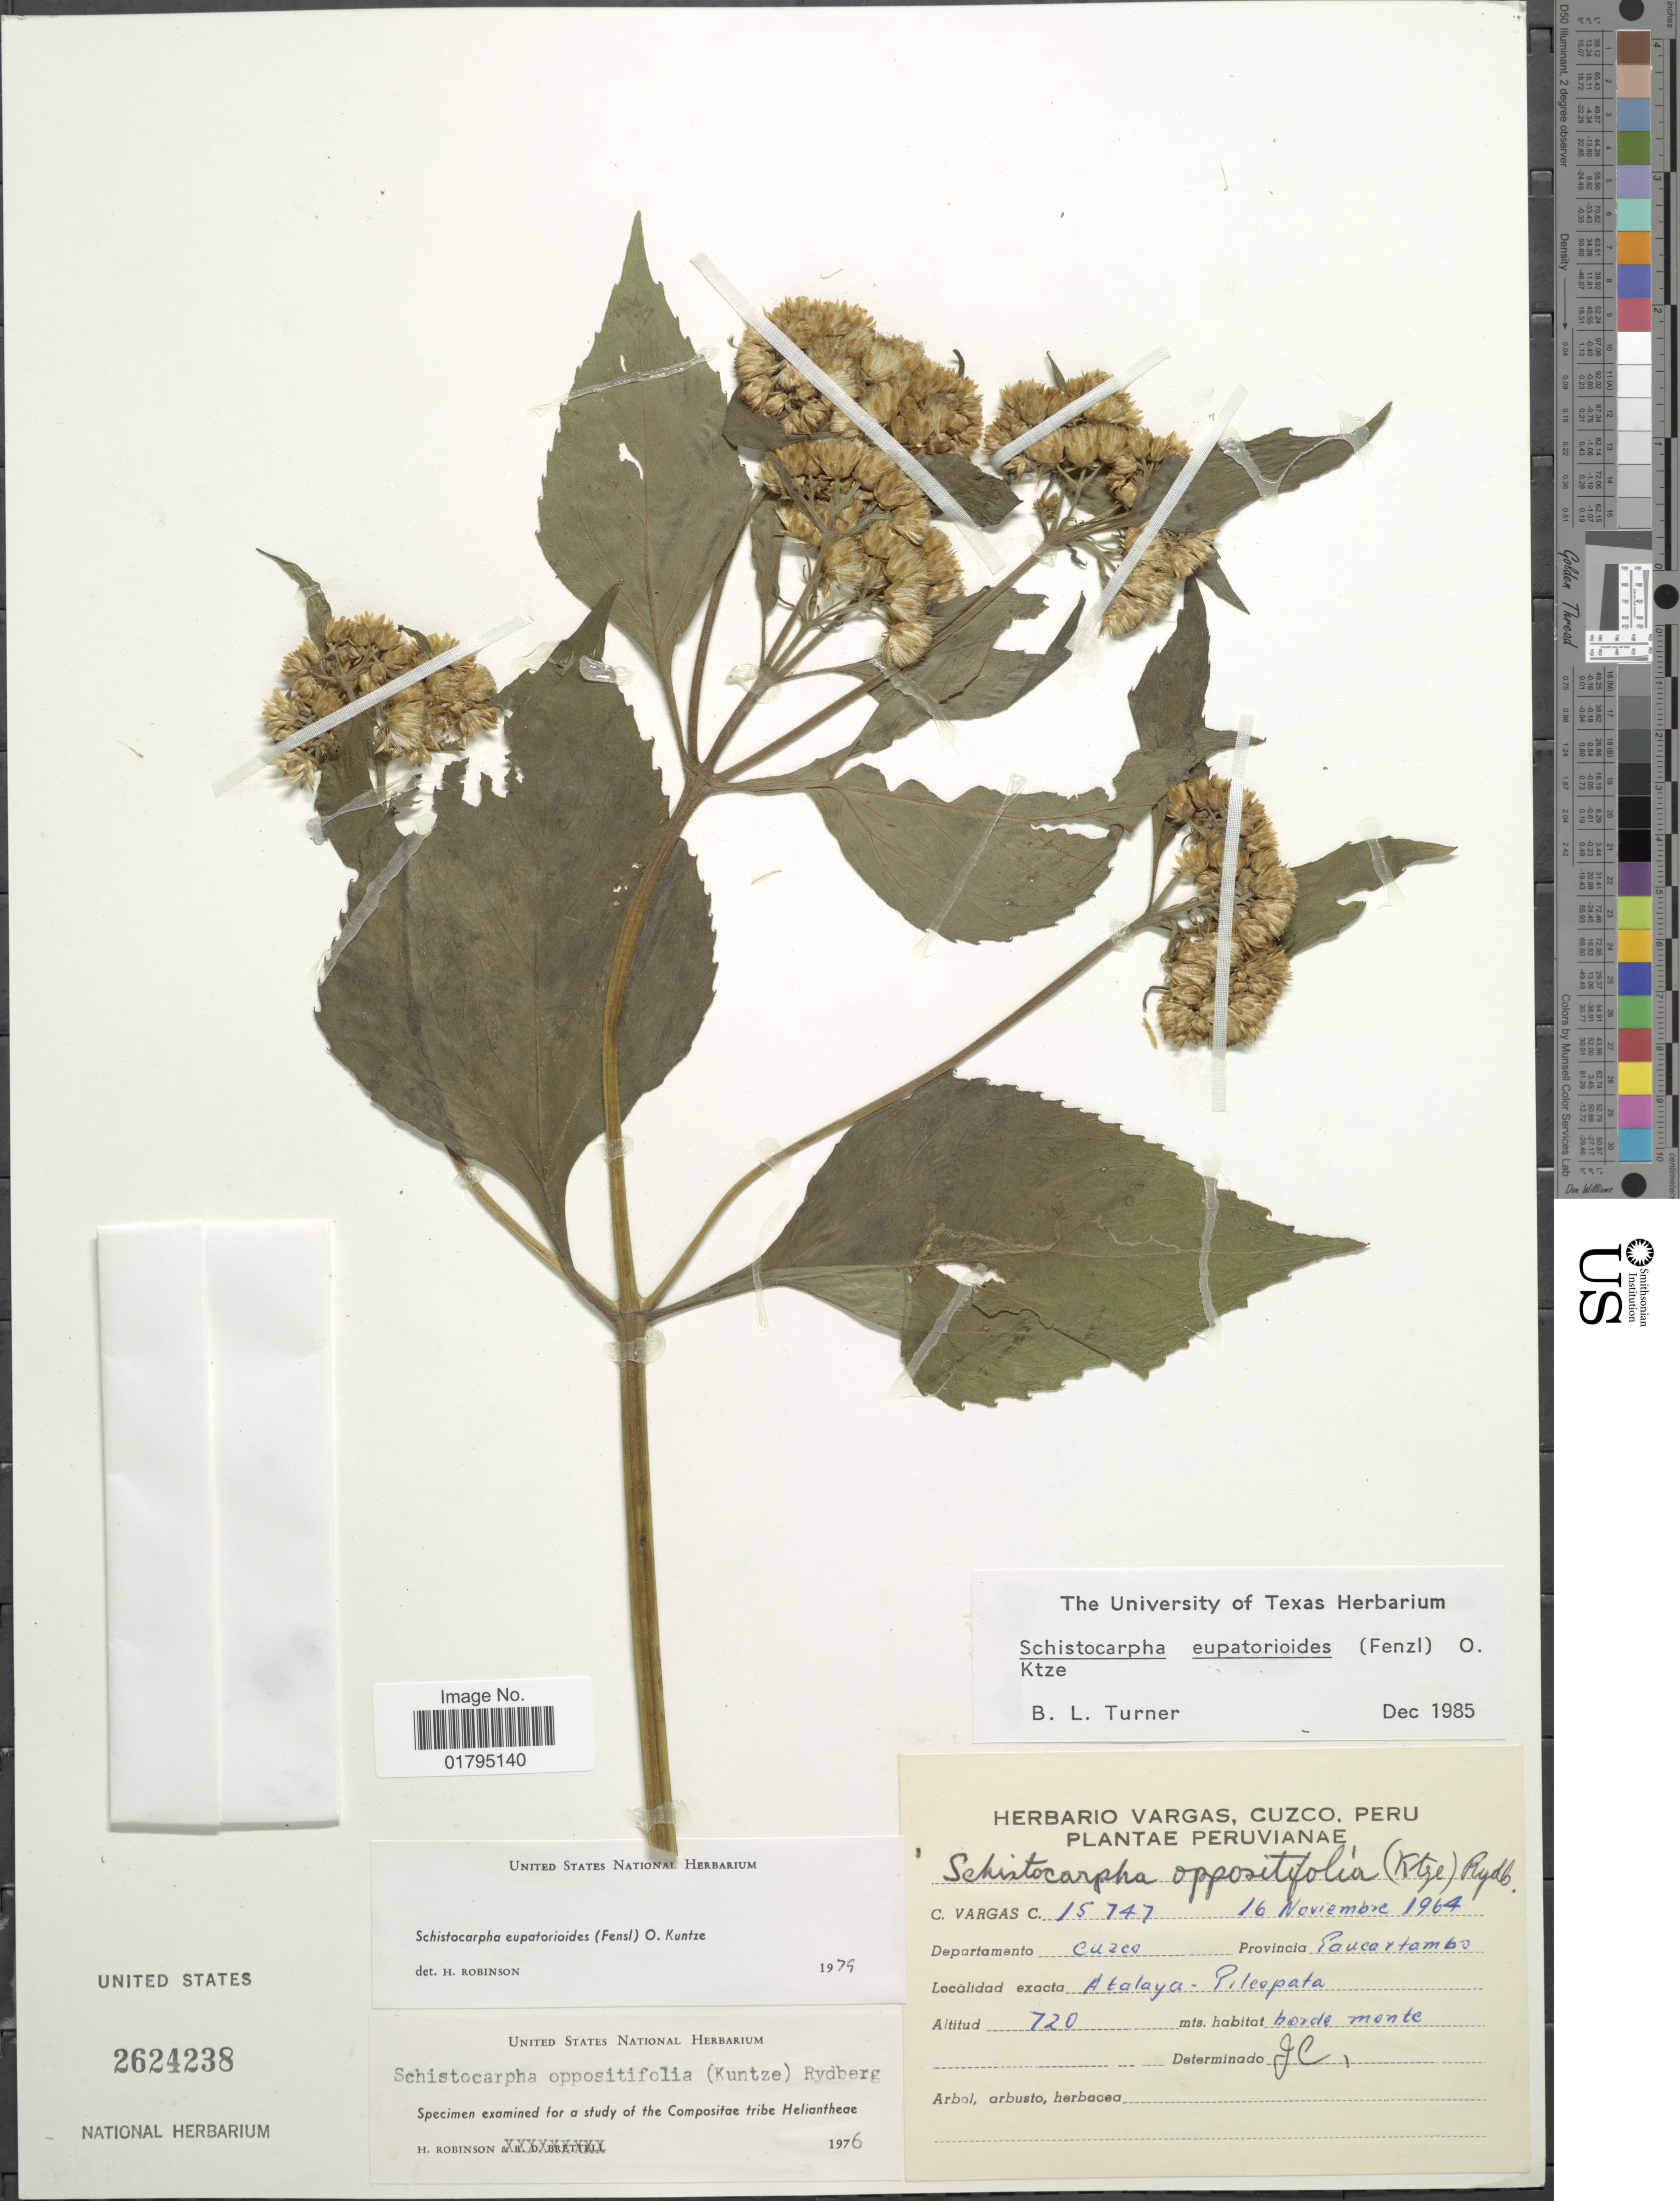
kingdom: Plantae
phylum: Tracheophyta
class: Magnoliopsida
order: Asterales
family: Asteraceae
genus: Schistocarpha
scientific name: Schistocarpha eupatorioides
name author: (Fenzl) Kuntze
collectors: C. Vargas Calderón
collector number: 15747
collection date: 1964-11-16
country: Peru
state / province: Cusco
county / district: Paucartambo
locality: Atalaya-Pilcopata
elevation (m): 720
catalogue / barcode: US 2624238